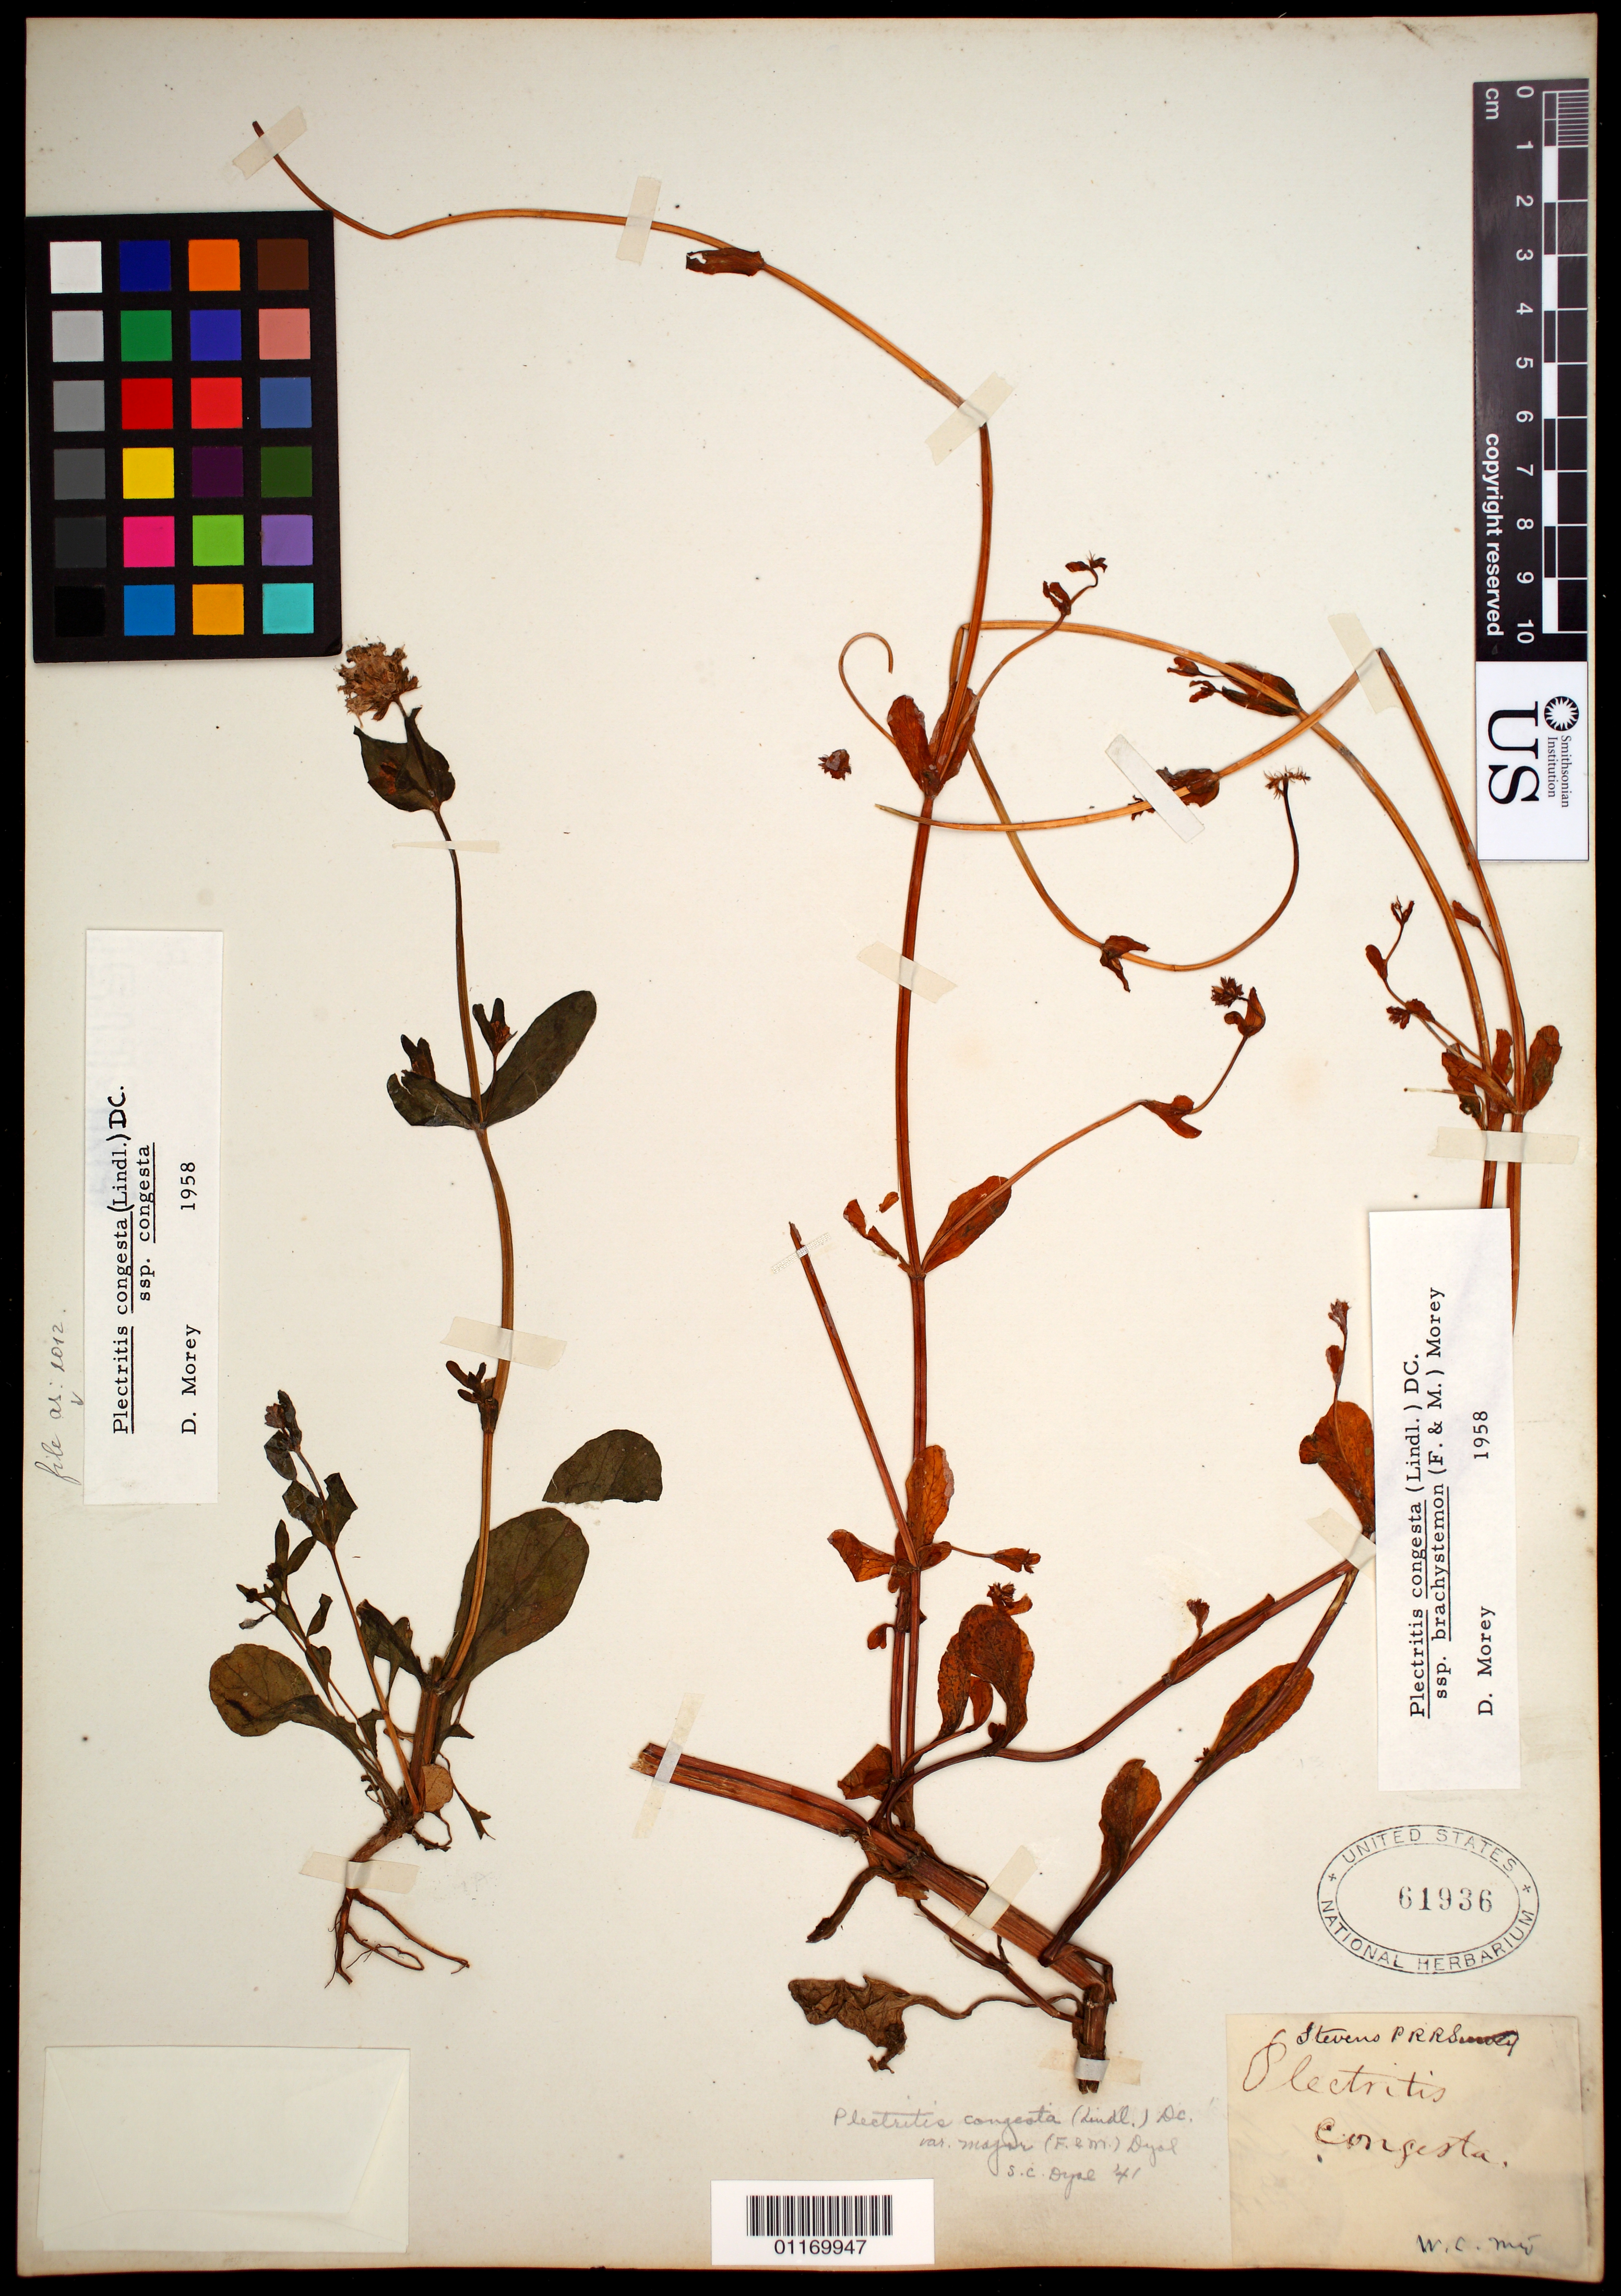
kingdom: Plantae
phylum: Tracheophyta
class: Magnoliopsida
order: Dipsacales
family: Caprifoliaceae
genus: Plectritis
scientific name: Plectritis congesta subsp. congesta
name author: (Lindl.) DC.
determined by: Morey, D. H.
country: United States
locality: West Cascade Mts. [W.C.Mts]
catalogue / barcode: US 61936